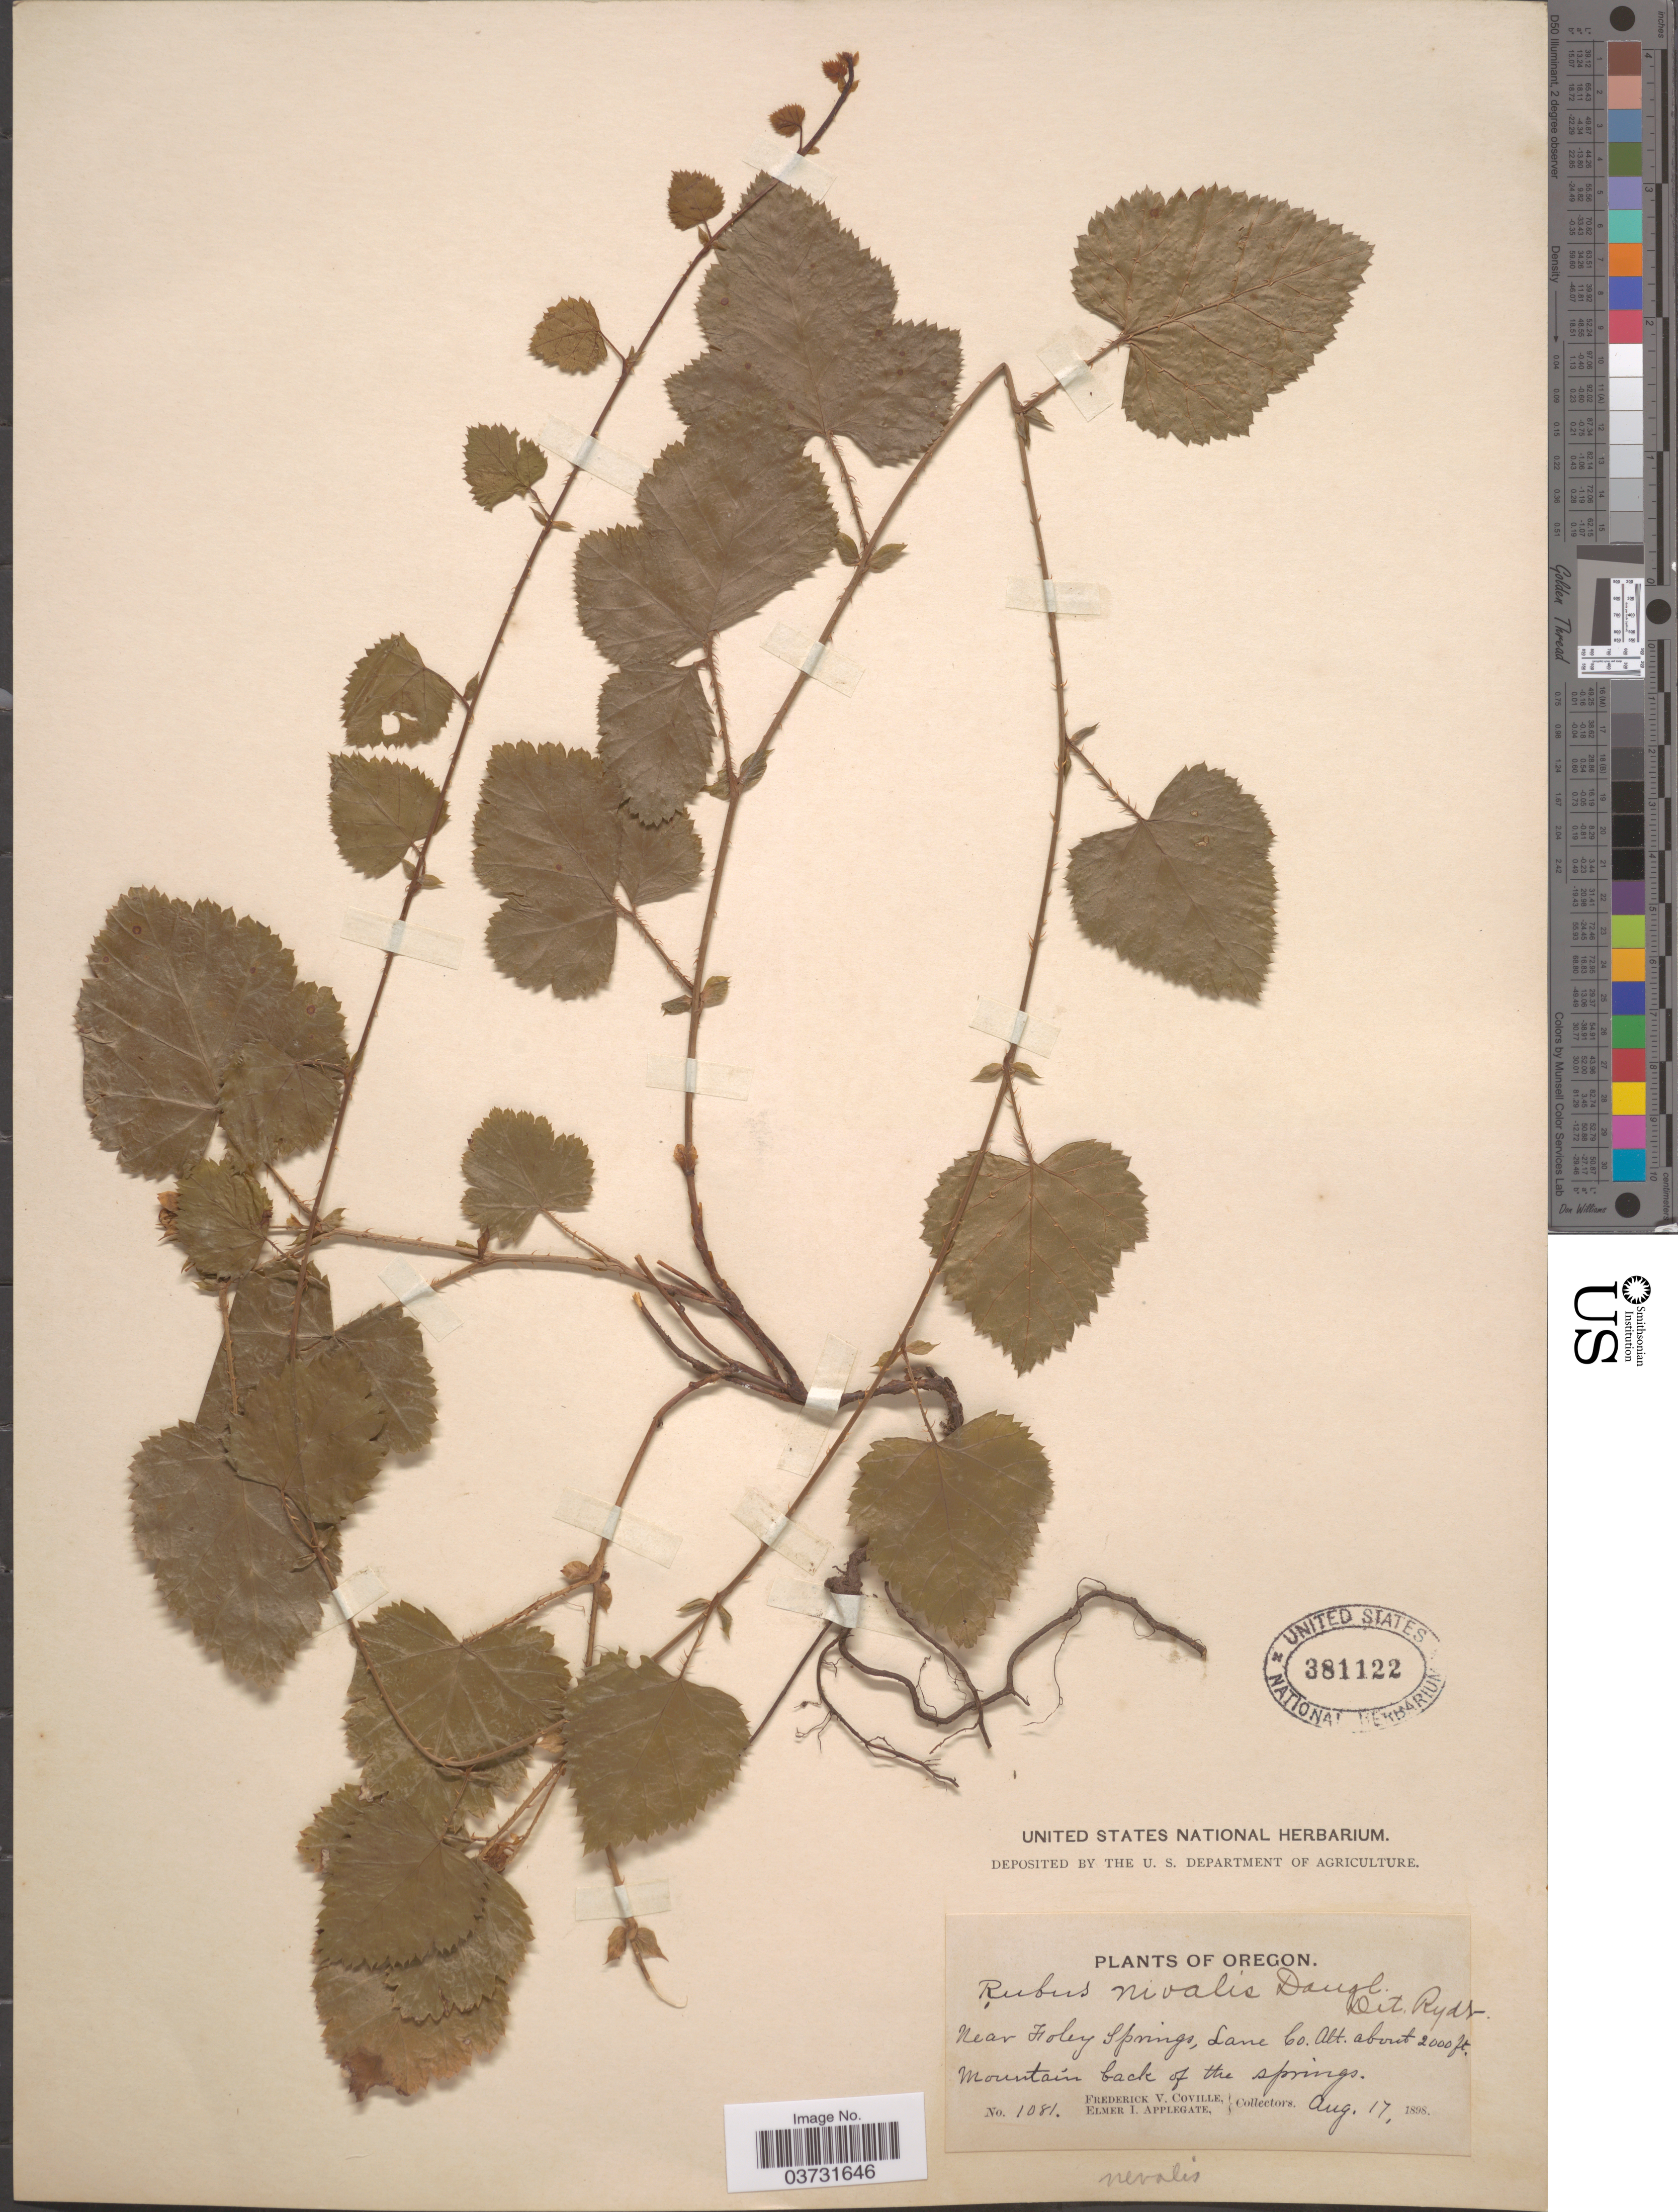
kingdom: Plantae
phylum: Tracheophyta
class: Magnoliopsida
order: Rosales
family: Rosaceae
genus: Rubus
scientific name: Rubus nivalis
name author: Douglas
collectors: F. V. Coville & E. I. Applegate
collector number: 1081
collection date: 1898-08-17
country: United States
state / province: Oregon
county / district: Lane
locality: Near Foley Springs, Lane Co. Mountain back of the springs.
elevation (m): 610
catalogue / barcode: US 381122